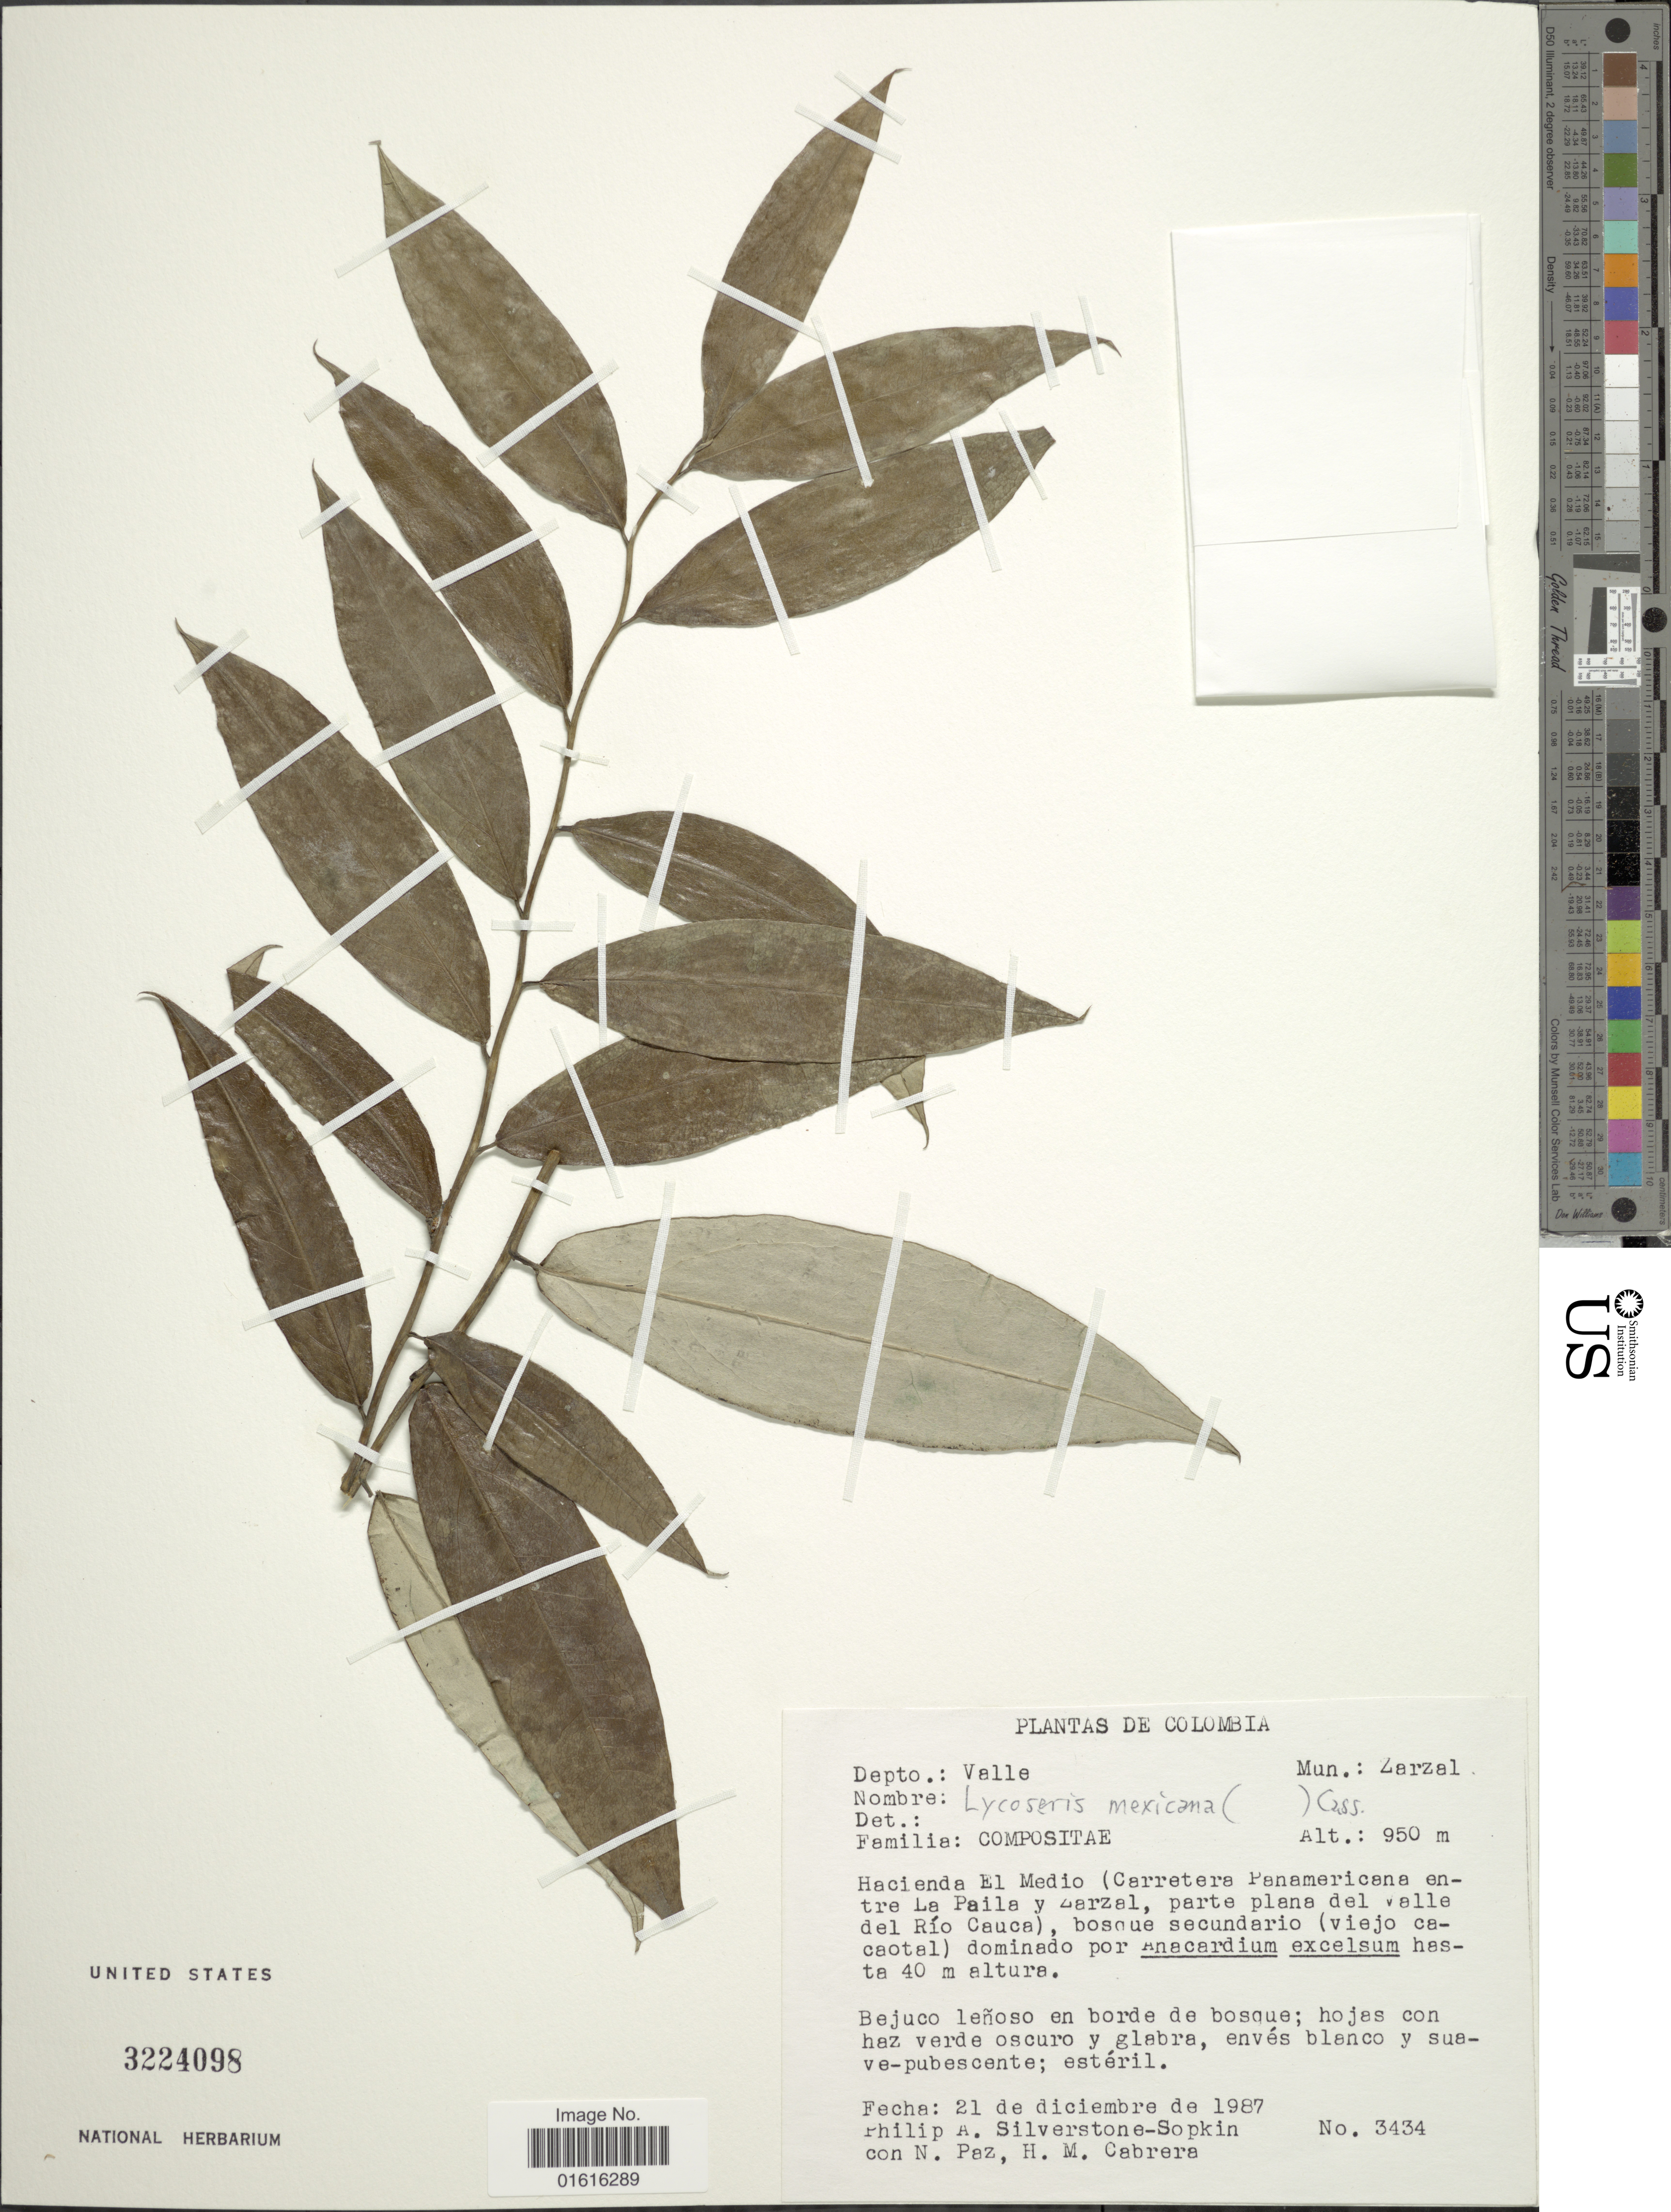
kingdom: Plantae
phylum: Tracheophyta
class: Magnoliopsida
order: Asterales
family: Asteraceae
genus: Lycoseris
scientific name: Lycoseris mexicana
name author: (L. f.) Cass.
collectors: P. A. Silverstone-Sopkin, N. Paz & H. Cabrera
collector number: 3434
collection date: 1987-12-21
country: Colombia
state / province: Valle del Cauca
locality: Depto.: Valle. Mun.: Zarzal. Hacienda El Medio (Carretera Panamericana entre La Paila y Zarzal, parte plana delValle del Río Cauca).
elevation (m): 950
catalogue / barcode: US 3224098